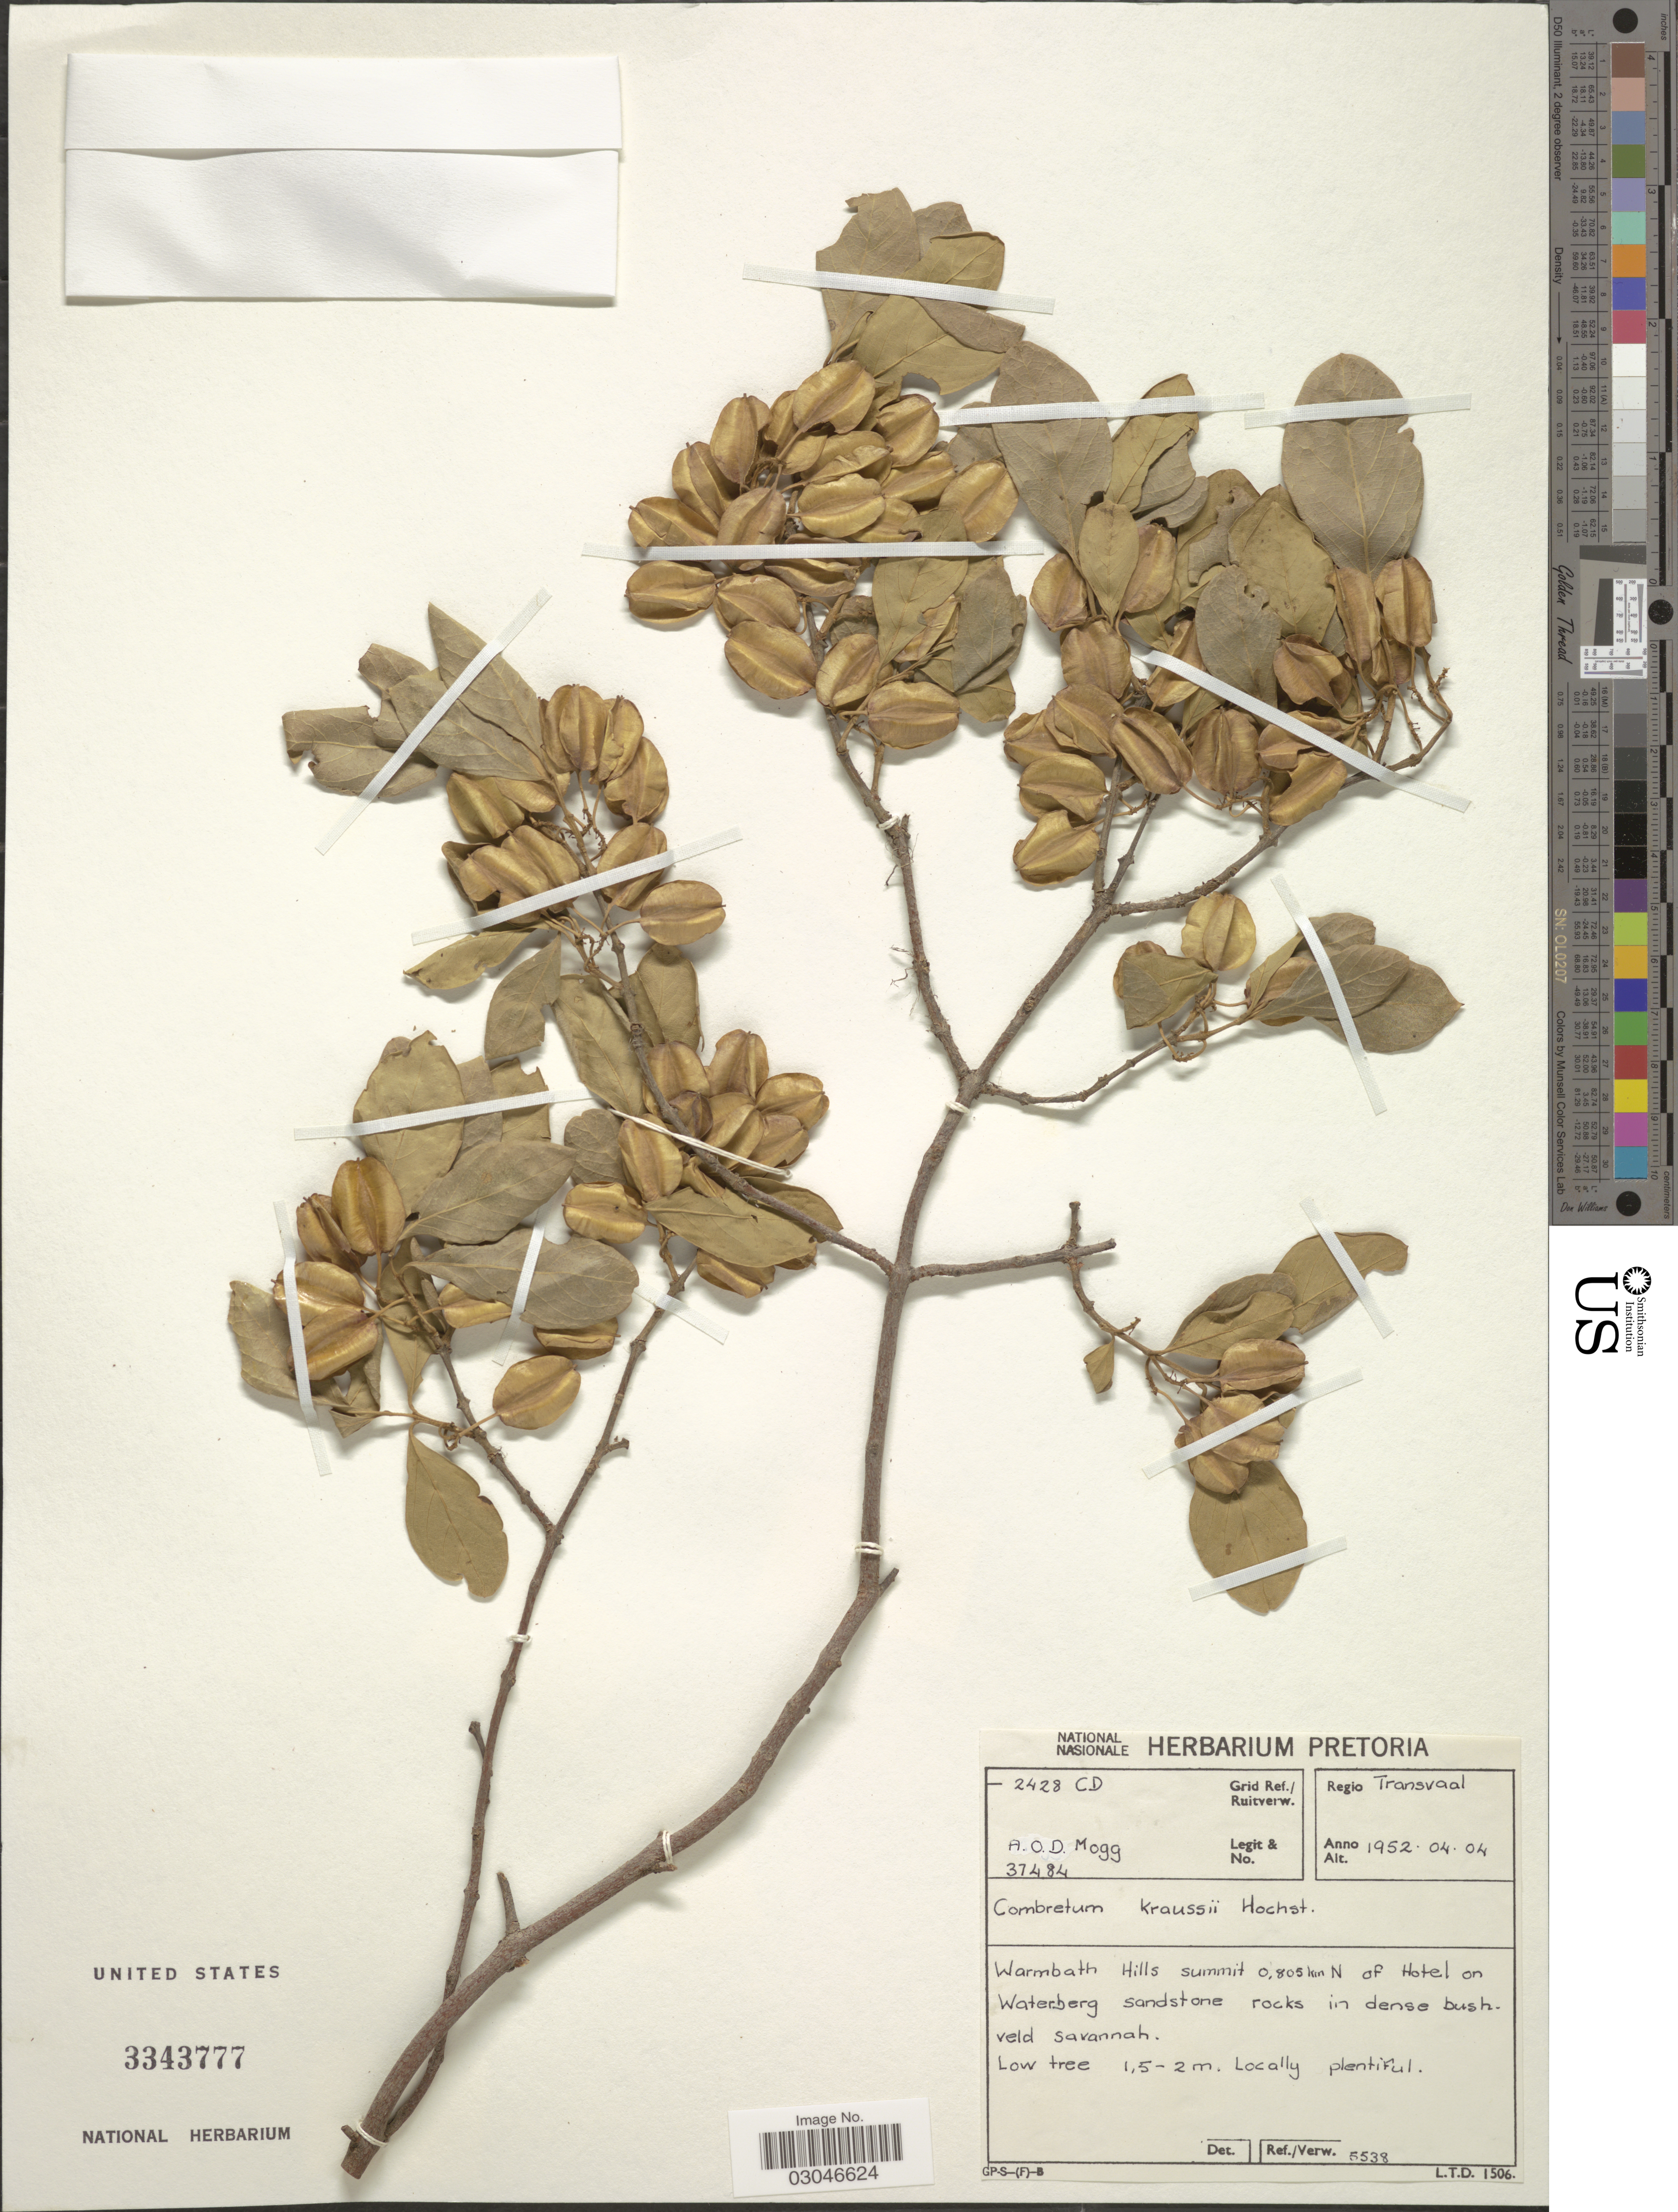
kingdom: Plantae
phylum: Tracheophyta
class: Magnoliopsida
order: Myrtales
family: Combretaceae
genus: Combretum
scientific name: Combretum kraussii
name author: Hochst.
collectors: A. O. Mogg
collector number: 37484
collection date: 1952-04-04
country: South Africa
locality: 2428 CD Grid Ref./ Ruitverw. Regio Transvaal. Warmbath Hills summit 0,805 km N of Hotel on Waterberg sandstone rocks in dense bush.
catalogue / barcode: US 3343777